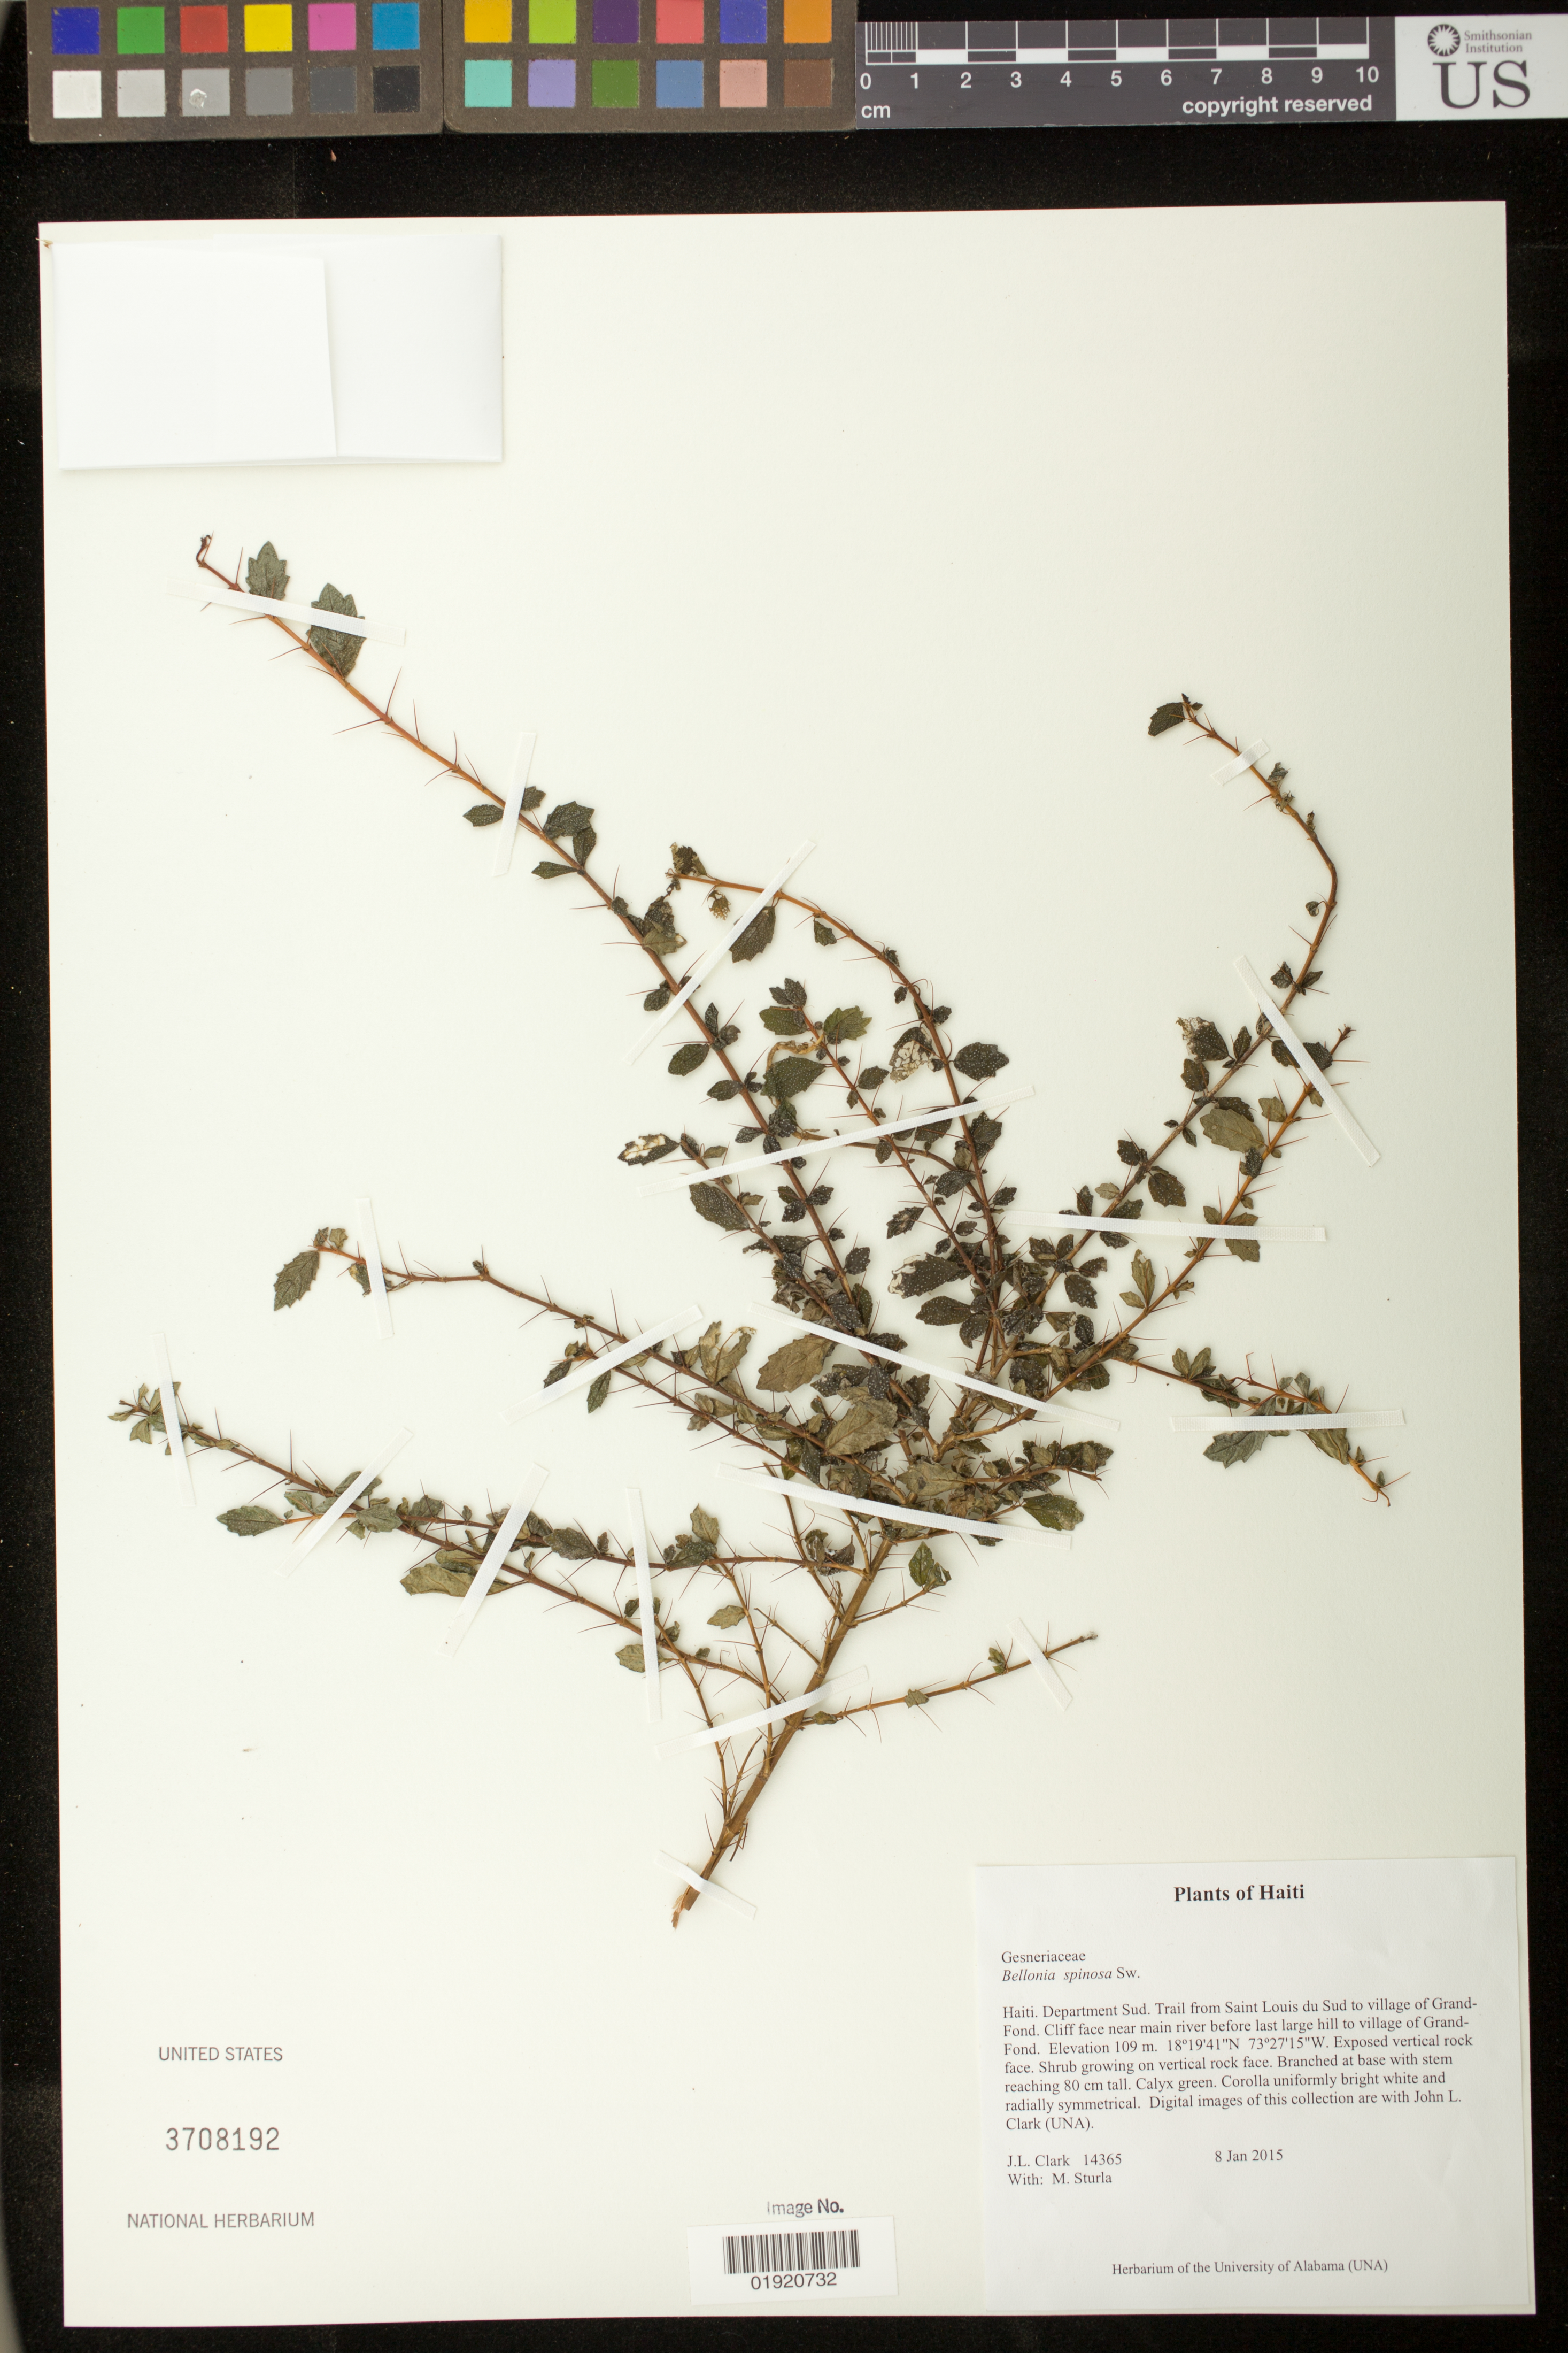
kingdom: Plantae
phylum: Tracheophyta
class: Magnoliopsida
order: Lamiales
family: Gesneriaceae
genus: Bellonia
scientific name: Bellonia spinosa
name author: Sw.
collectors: J. L. Clark & M. Sturla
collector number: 14365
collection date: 2015-01-08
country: Haiti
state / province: Sud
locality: Haiti Department Sud. Trail from Saint Louis du Sud to village of Grand-Fond. Cliff face near main river before last large hill to village of Grand-Fond.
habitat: Exposed vertical rock face. Shrub growing on vertical rock face.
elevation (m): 109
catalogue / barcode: US 3708192